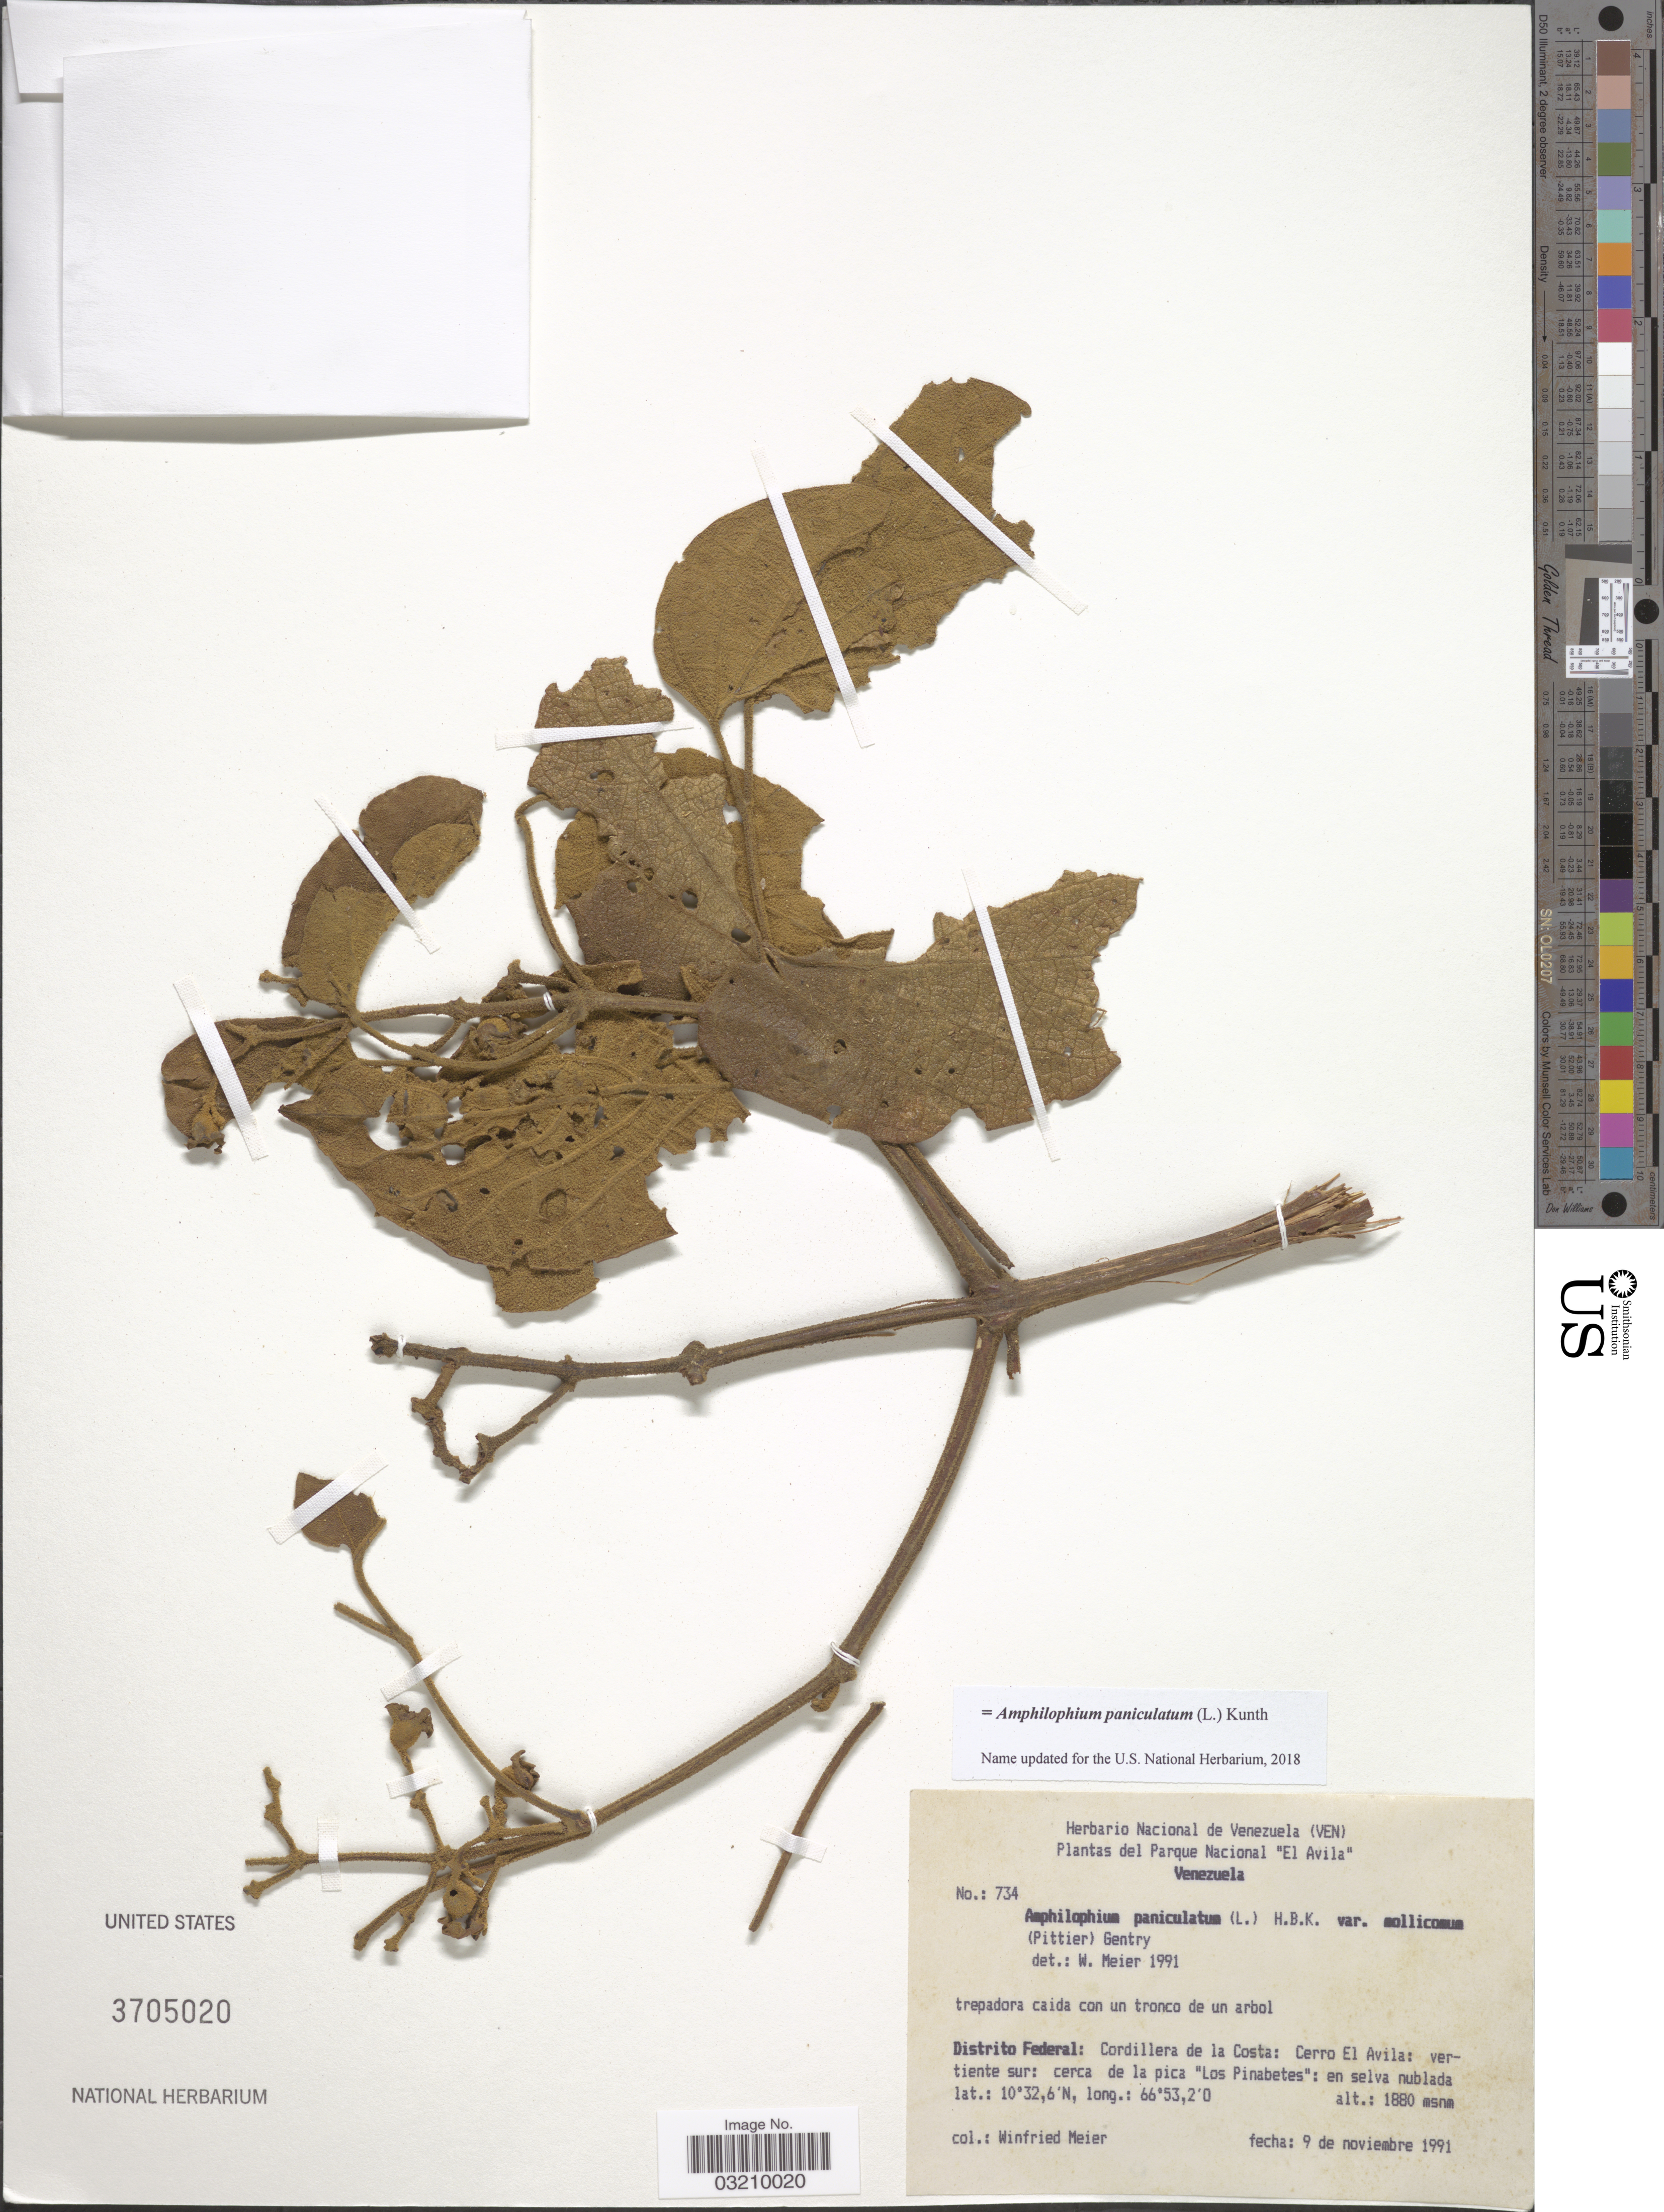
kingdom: Plantae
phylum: Tracheophyta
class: Magnoliopsida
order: Lamiales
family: Bignoniaceae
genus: Amphilophium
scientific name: Amphilophium paniculatum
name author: (L.) Kunth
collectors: W. Meier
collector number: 734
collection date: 1991-11-09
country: Venezuela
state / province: Miranda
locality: Parque Nacional "El Avila". Distrito Federal: Cordillera de la Costa: Cerro El Avila: vertiente sur: cerca de la pica "Los Pinabetes".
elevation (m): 1880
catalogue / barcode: US 3705020